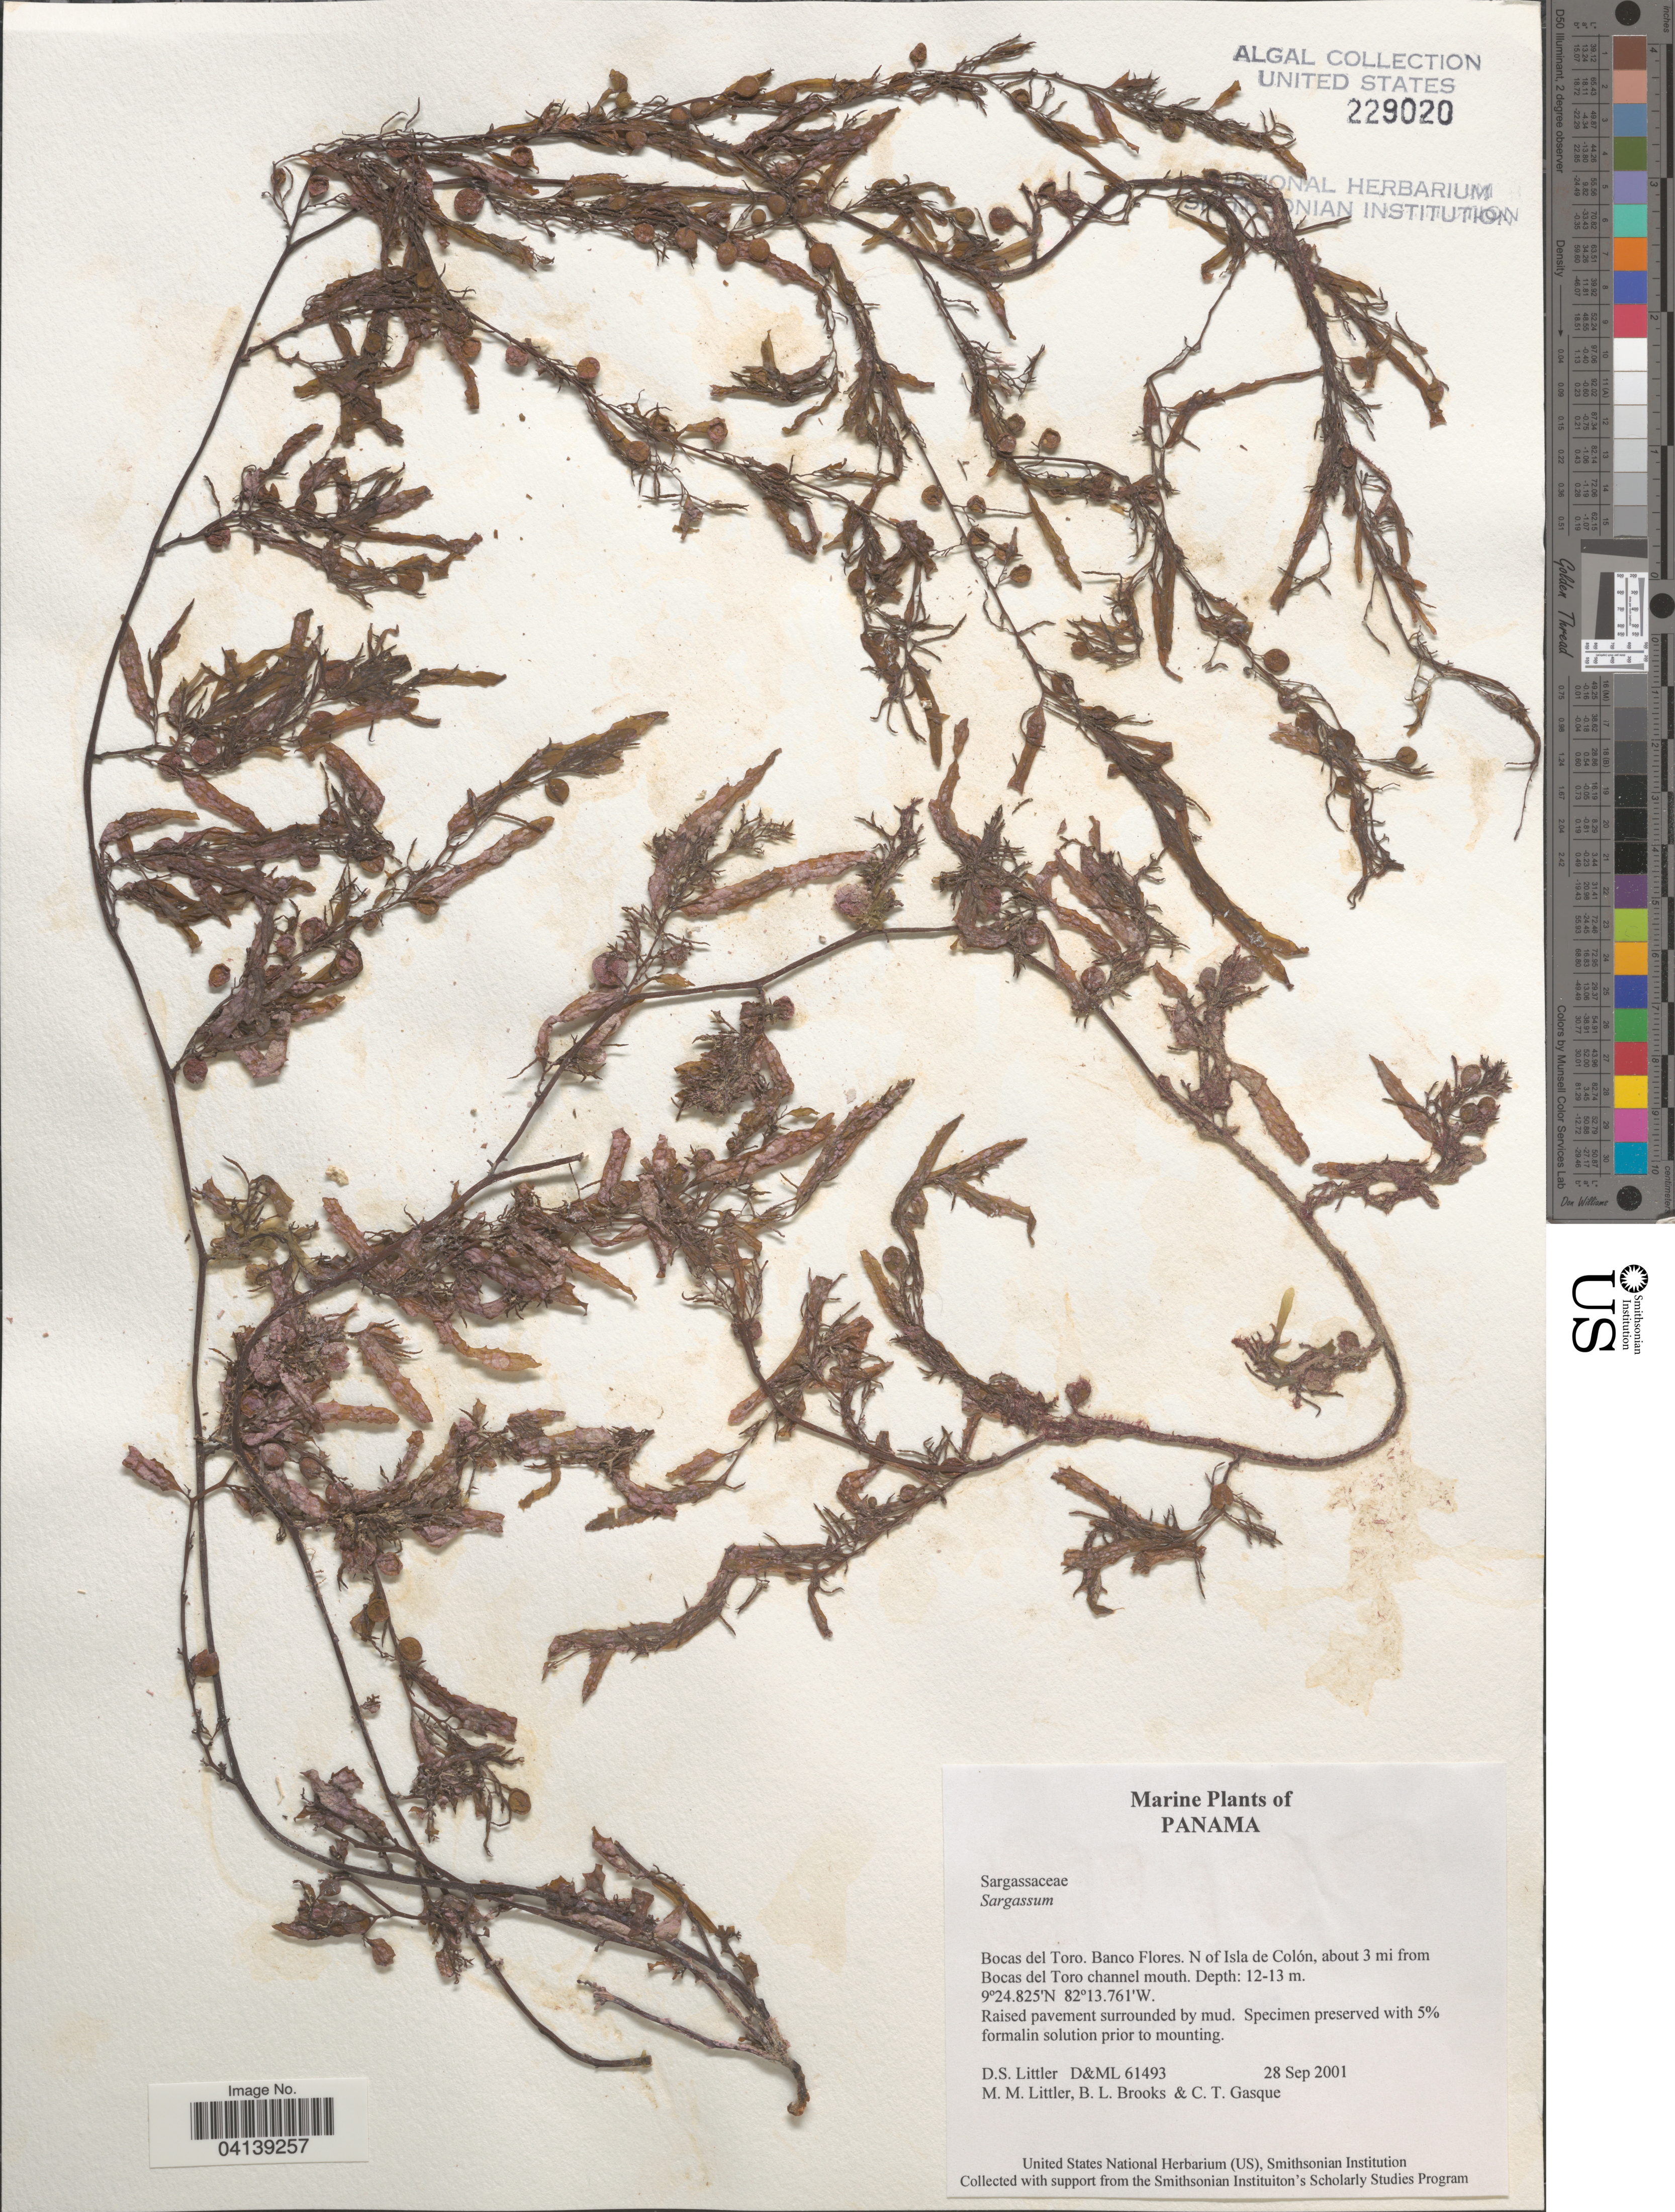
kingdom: Chromista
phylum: Ochrophyta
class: Phaeophyceae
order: Fucales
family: Sargassaceae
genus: Sargassum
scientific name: Sargassum sp.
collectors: D. S. Littler, B. Brooks & C. Gasque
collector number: D&ML61493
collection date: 2001-09-28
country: Panama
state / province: Bocas del Toro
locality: Banco Flores. N of Isla de Colón, about 3 mi from Bocas del Toro channel mouth.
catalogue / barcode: US 229020